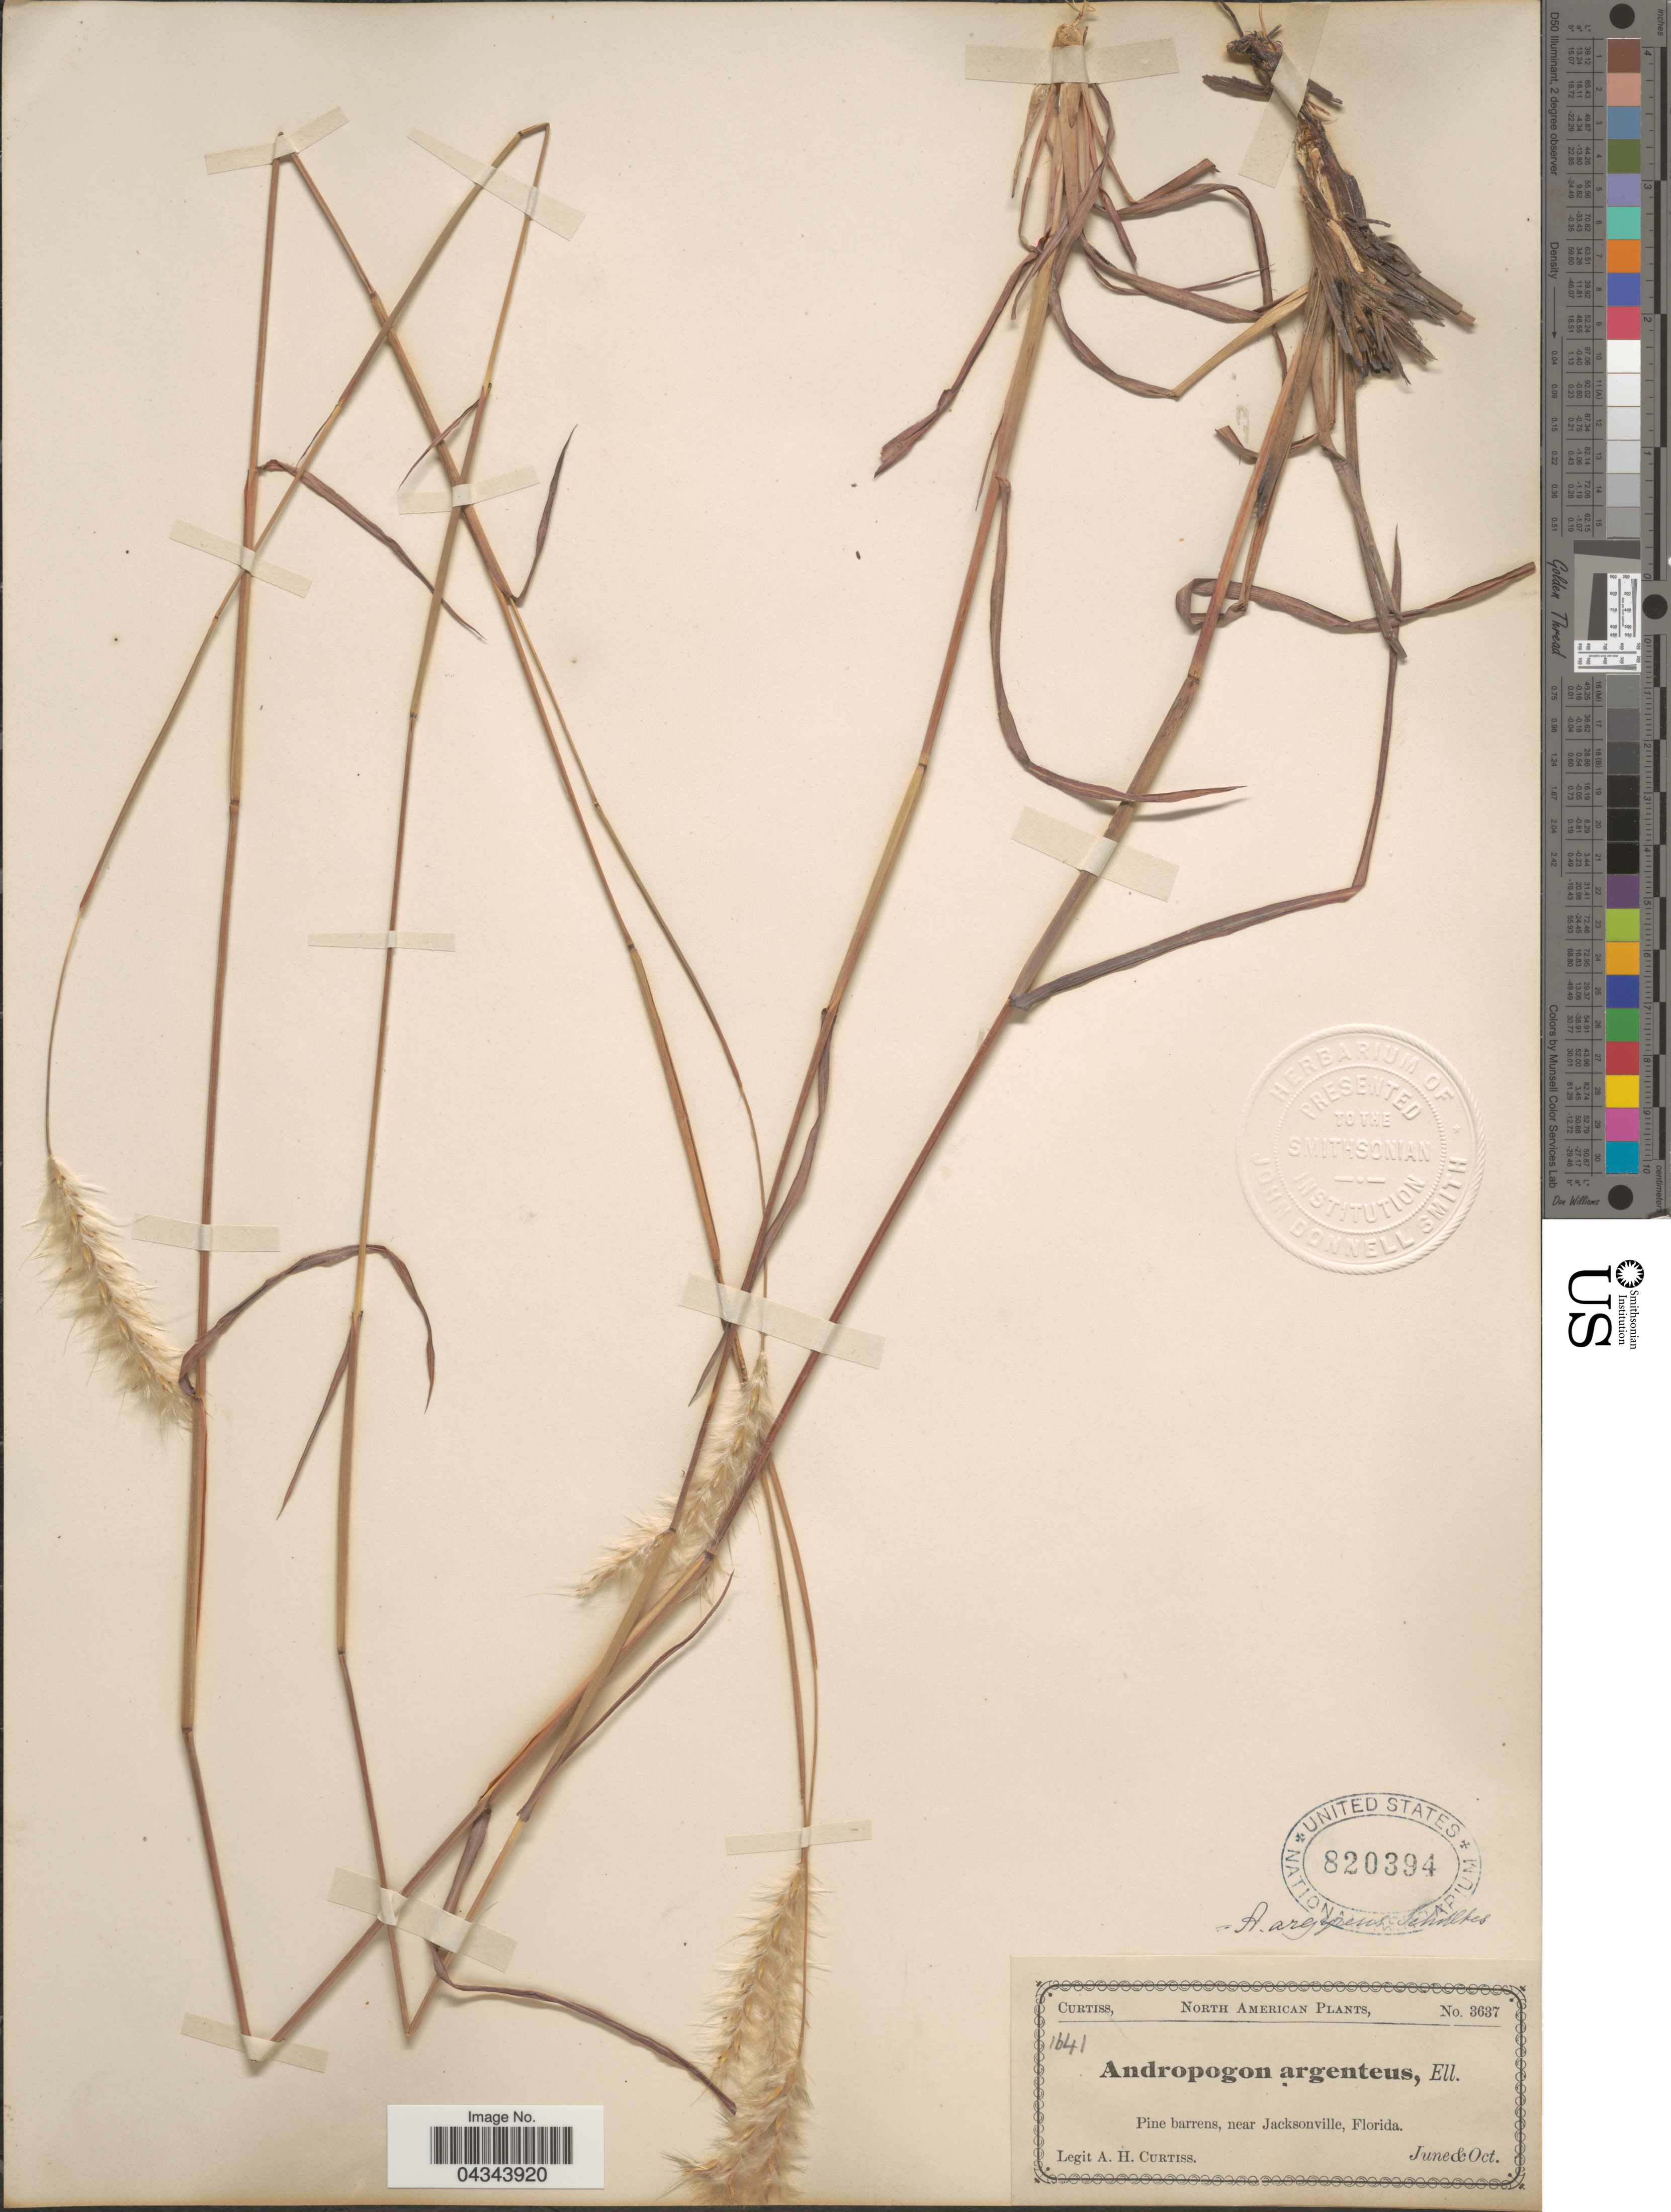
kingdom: Plantae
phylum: Tracheophyta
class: Liliopsida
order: Poales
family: Poaceae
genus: Andropogon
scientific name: Andropogon ternarius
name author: Michx.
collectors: A. H. Curtiss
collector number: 3637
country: United States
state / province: Florida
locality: Pine barrens, near Jacksonville.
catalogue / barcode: US 820394